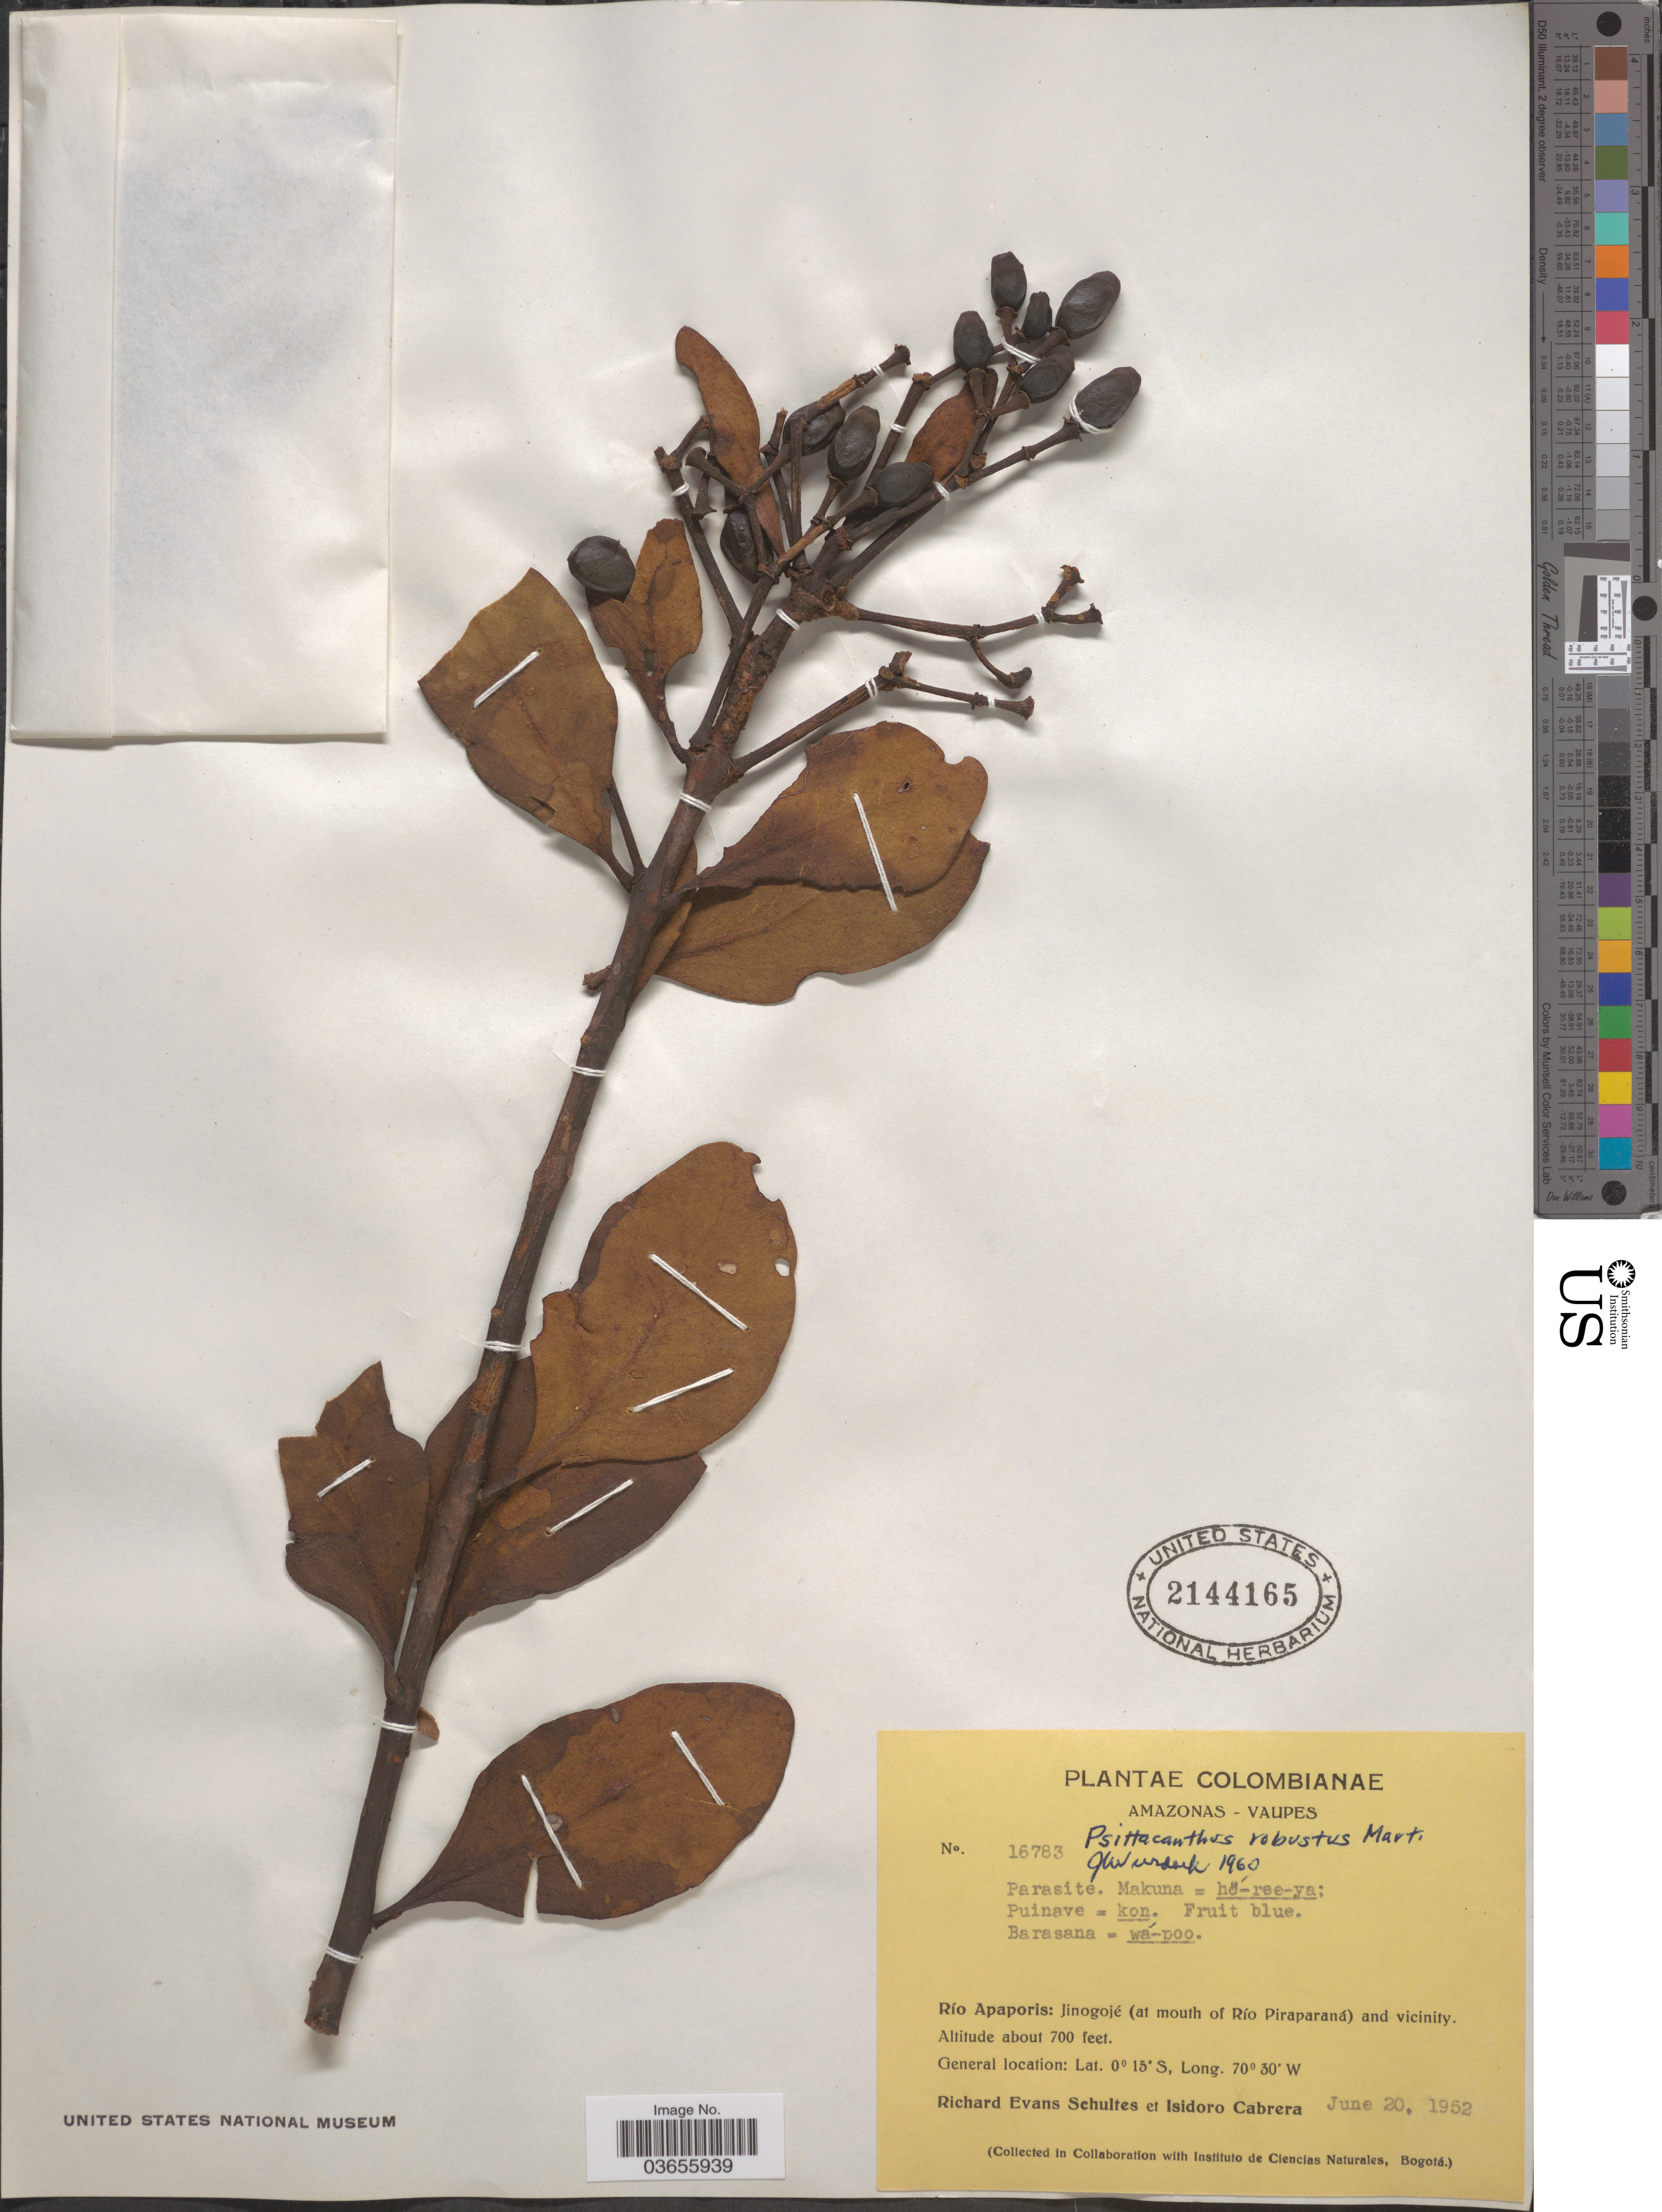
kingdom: Plantae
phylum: Tracheophyta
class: Magnoliopsida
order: Santalales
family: Loranthaceae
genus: Psittacanthus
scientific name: Psittacanthus robustus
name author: (Mart.) Mart.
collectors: R. E. Schultes & I. Cabrera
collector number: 16783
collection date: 1952-06-20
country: Colombia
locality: Amazonas-Vaupes. Río Apaporis: Jinogojé (at mouth of Río Piraparaná) and vicinity.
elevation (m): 213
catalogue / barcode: US 2144165